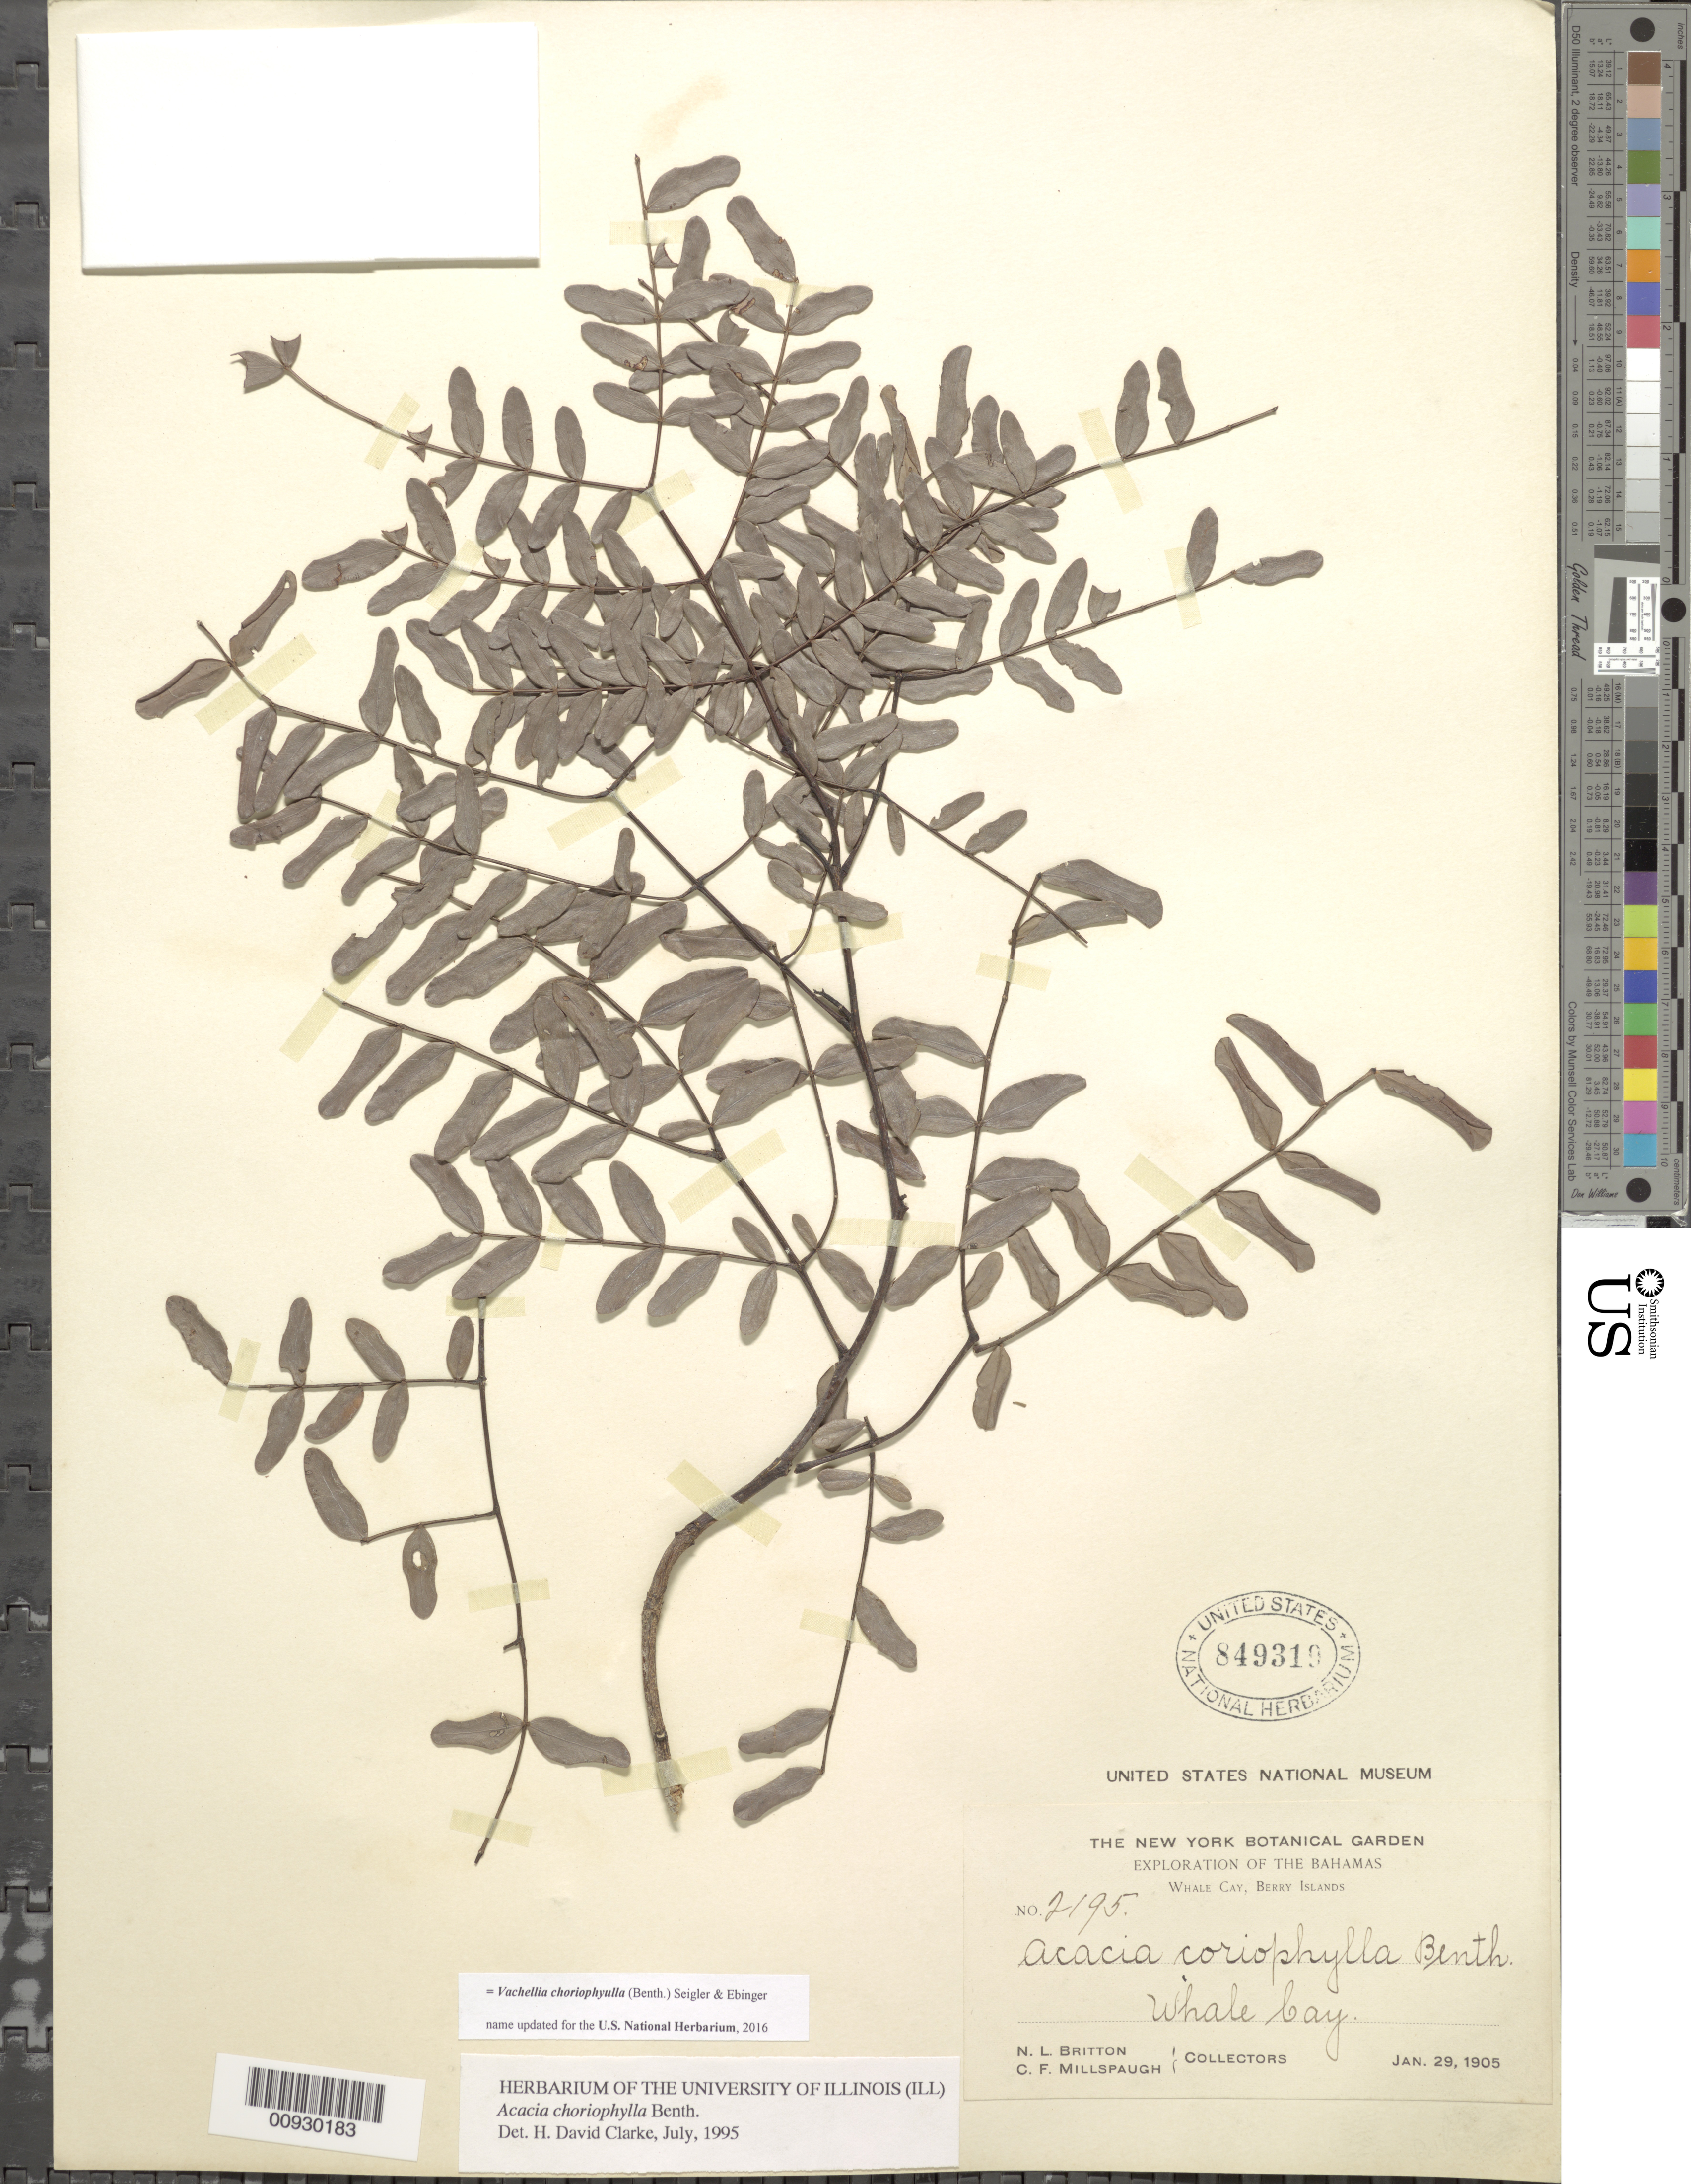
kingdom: Plantae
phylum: Tracheophyta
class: Magnoliopsida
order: Fabales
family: Fabaceae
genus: Vachellia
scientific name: Vachellia choriophylla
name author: (Benth.) Seigler & Ebinger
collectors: N. Britton & C. F. Millspaugh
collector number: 2195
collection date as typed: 29 Jan 1905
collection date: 1905-01-29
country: Bahamas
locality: Whale Cay, Berry Islands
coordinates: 0 N, 0 E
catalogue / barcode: US 849319